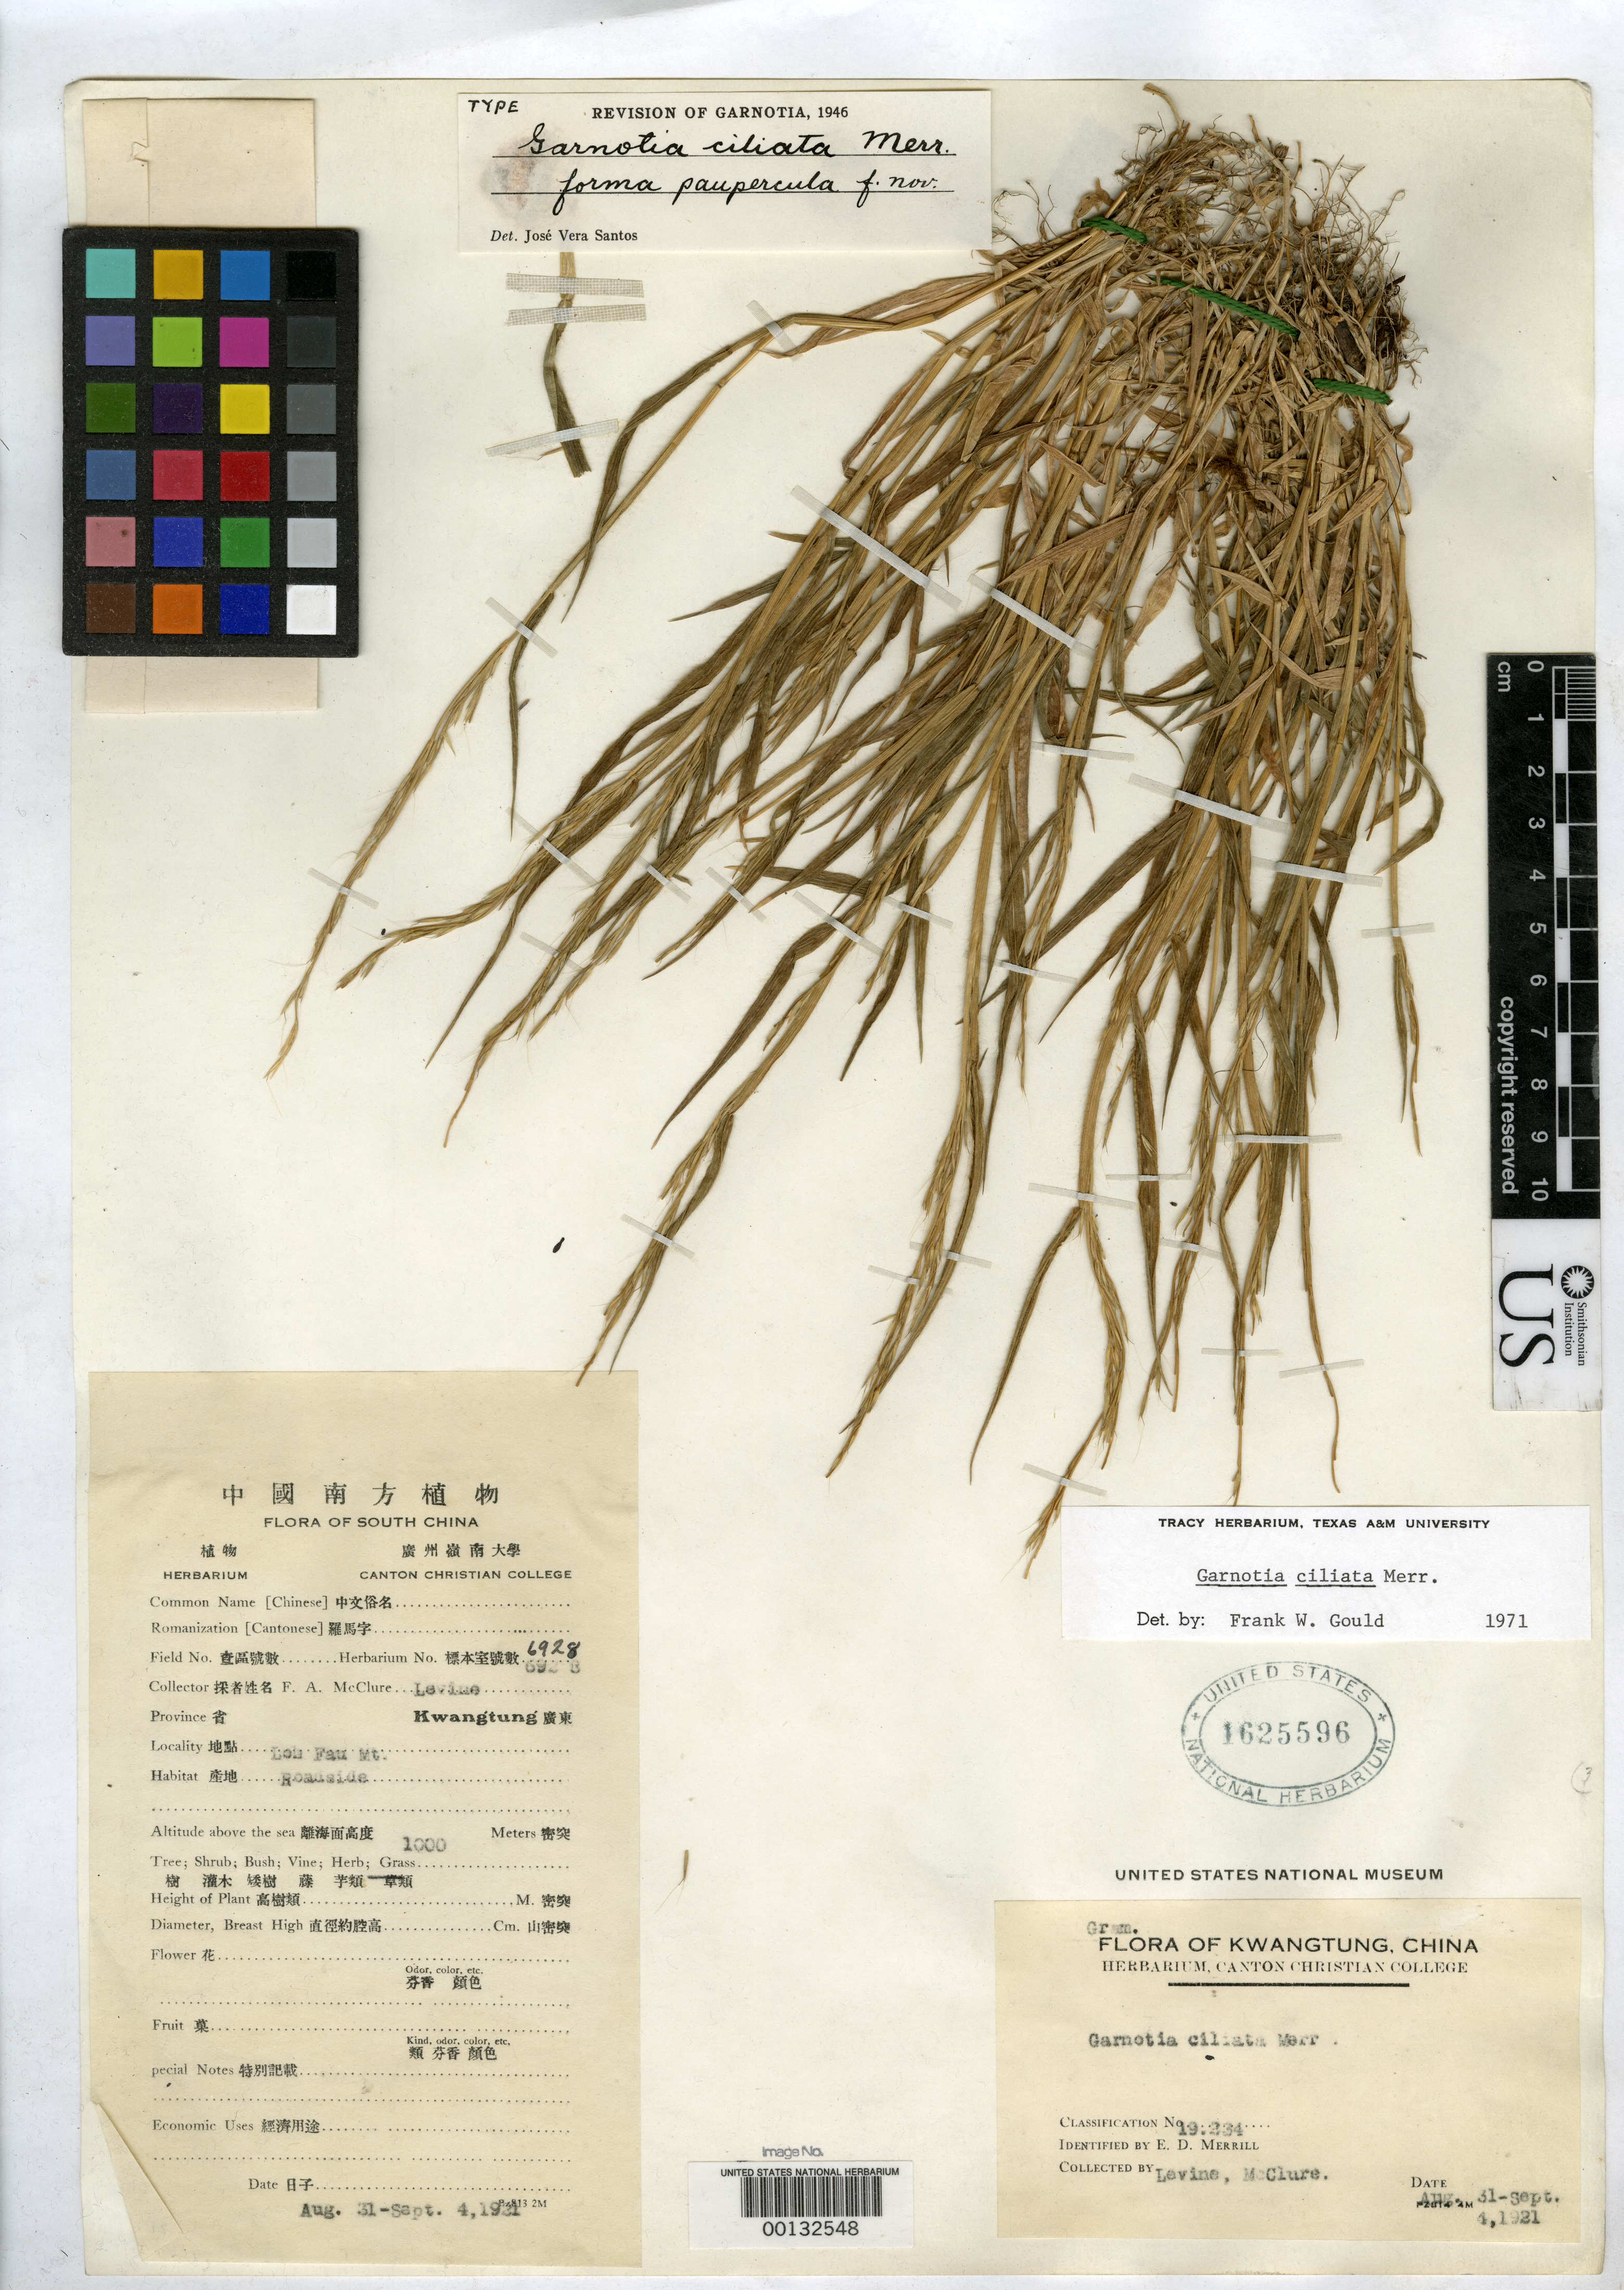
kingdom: Plantae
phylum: Tracheophyta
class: Liliopsida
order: Poales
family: Poaceae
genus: Garnotia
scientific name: Garnotia ciliata f. paupercula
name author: Santos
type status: Holotype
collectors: C. O. Levine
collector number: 19234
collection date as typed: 31 Aug 1921 to 04 Sep 1921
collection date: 1921-08-31/1921-09-04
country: China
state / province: Guangdong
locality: Loh Fau Mt.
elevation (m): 1000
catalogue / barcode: US 1625596